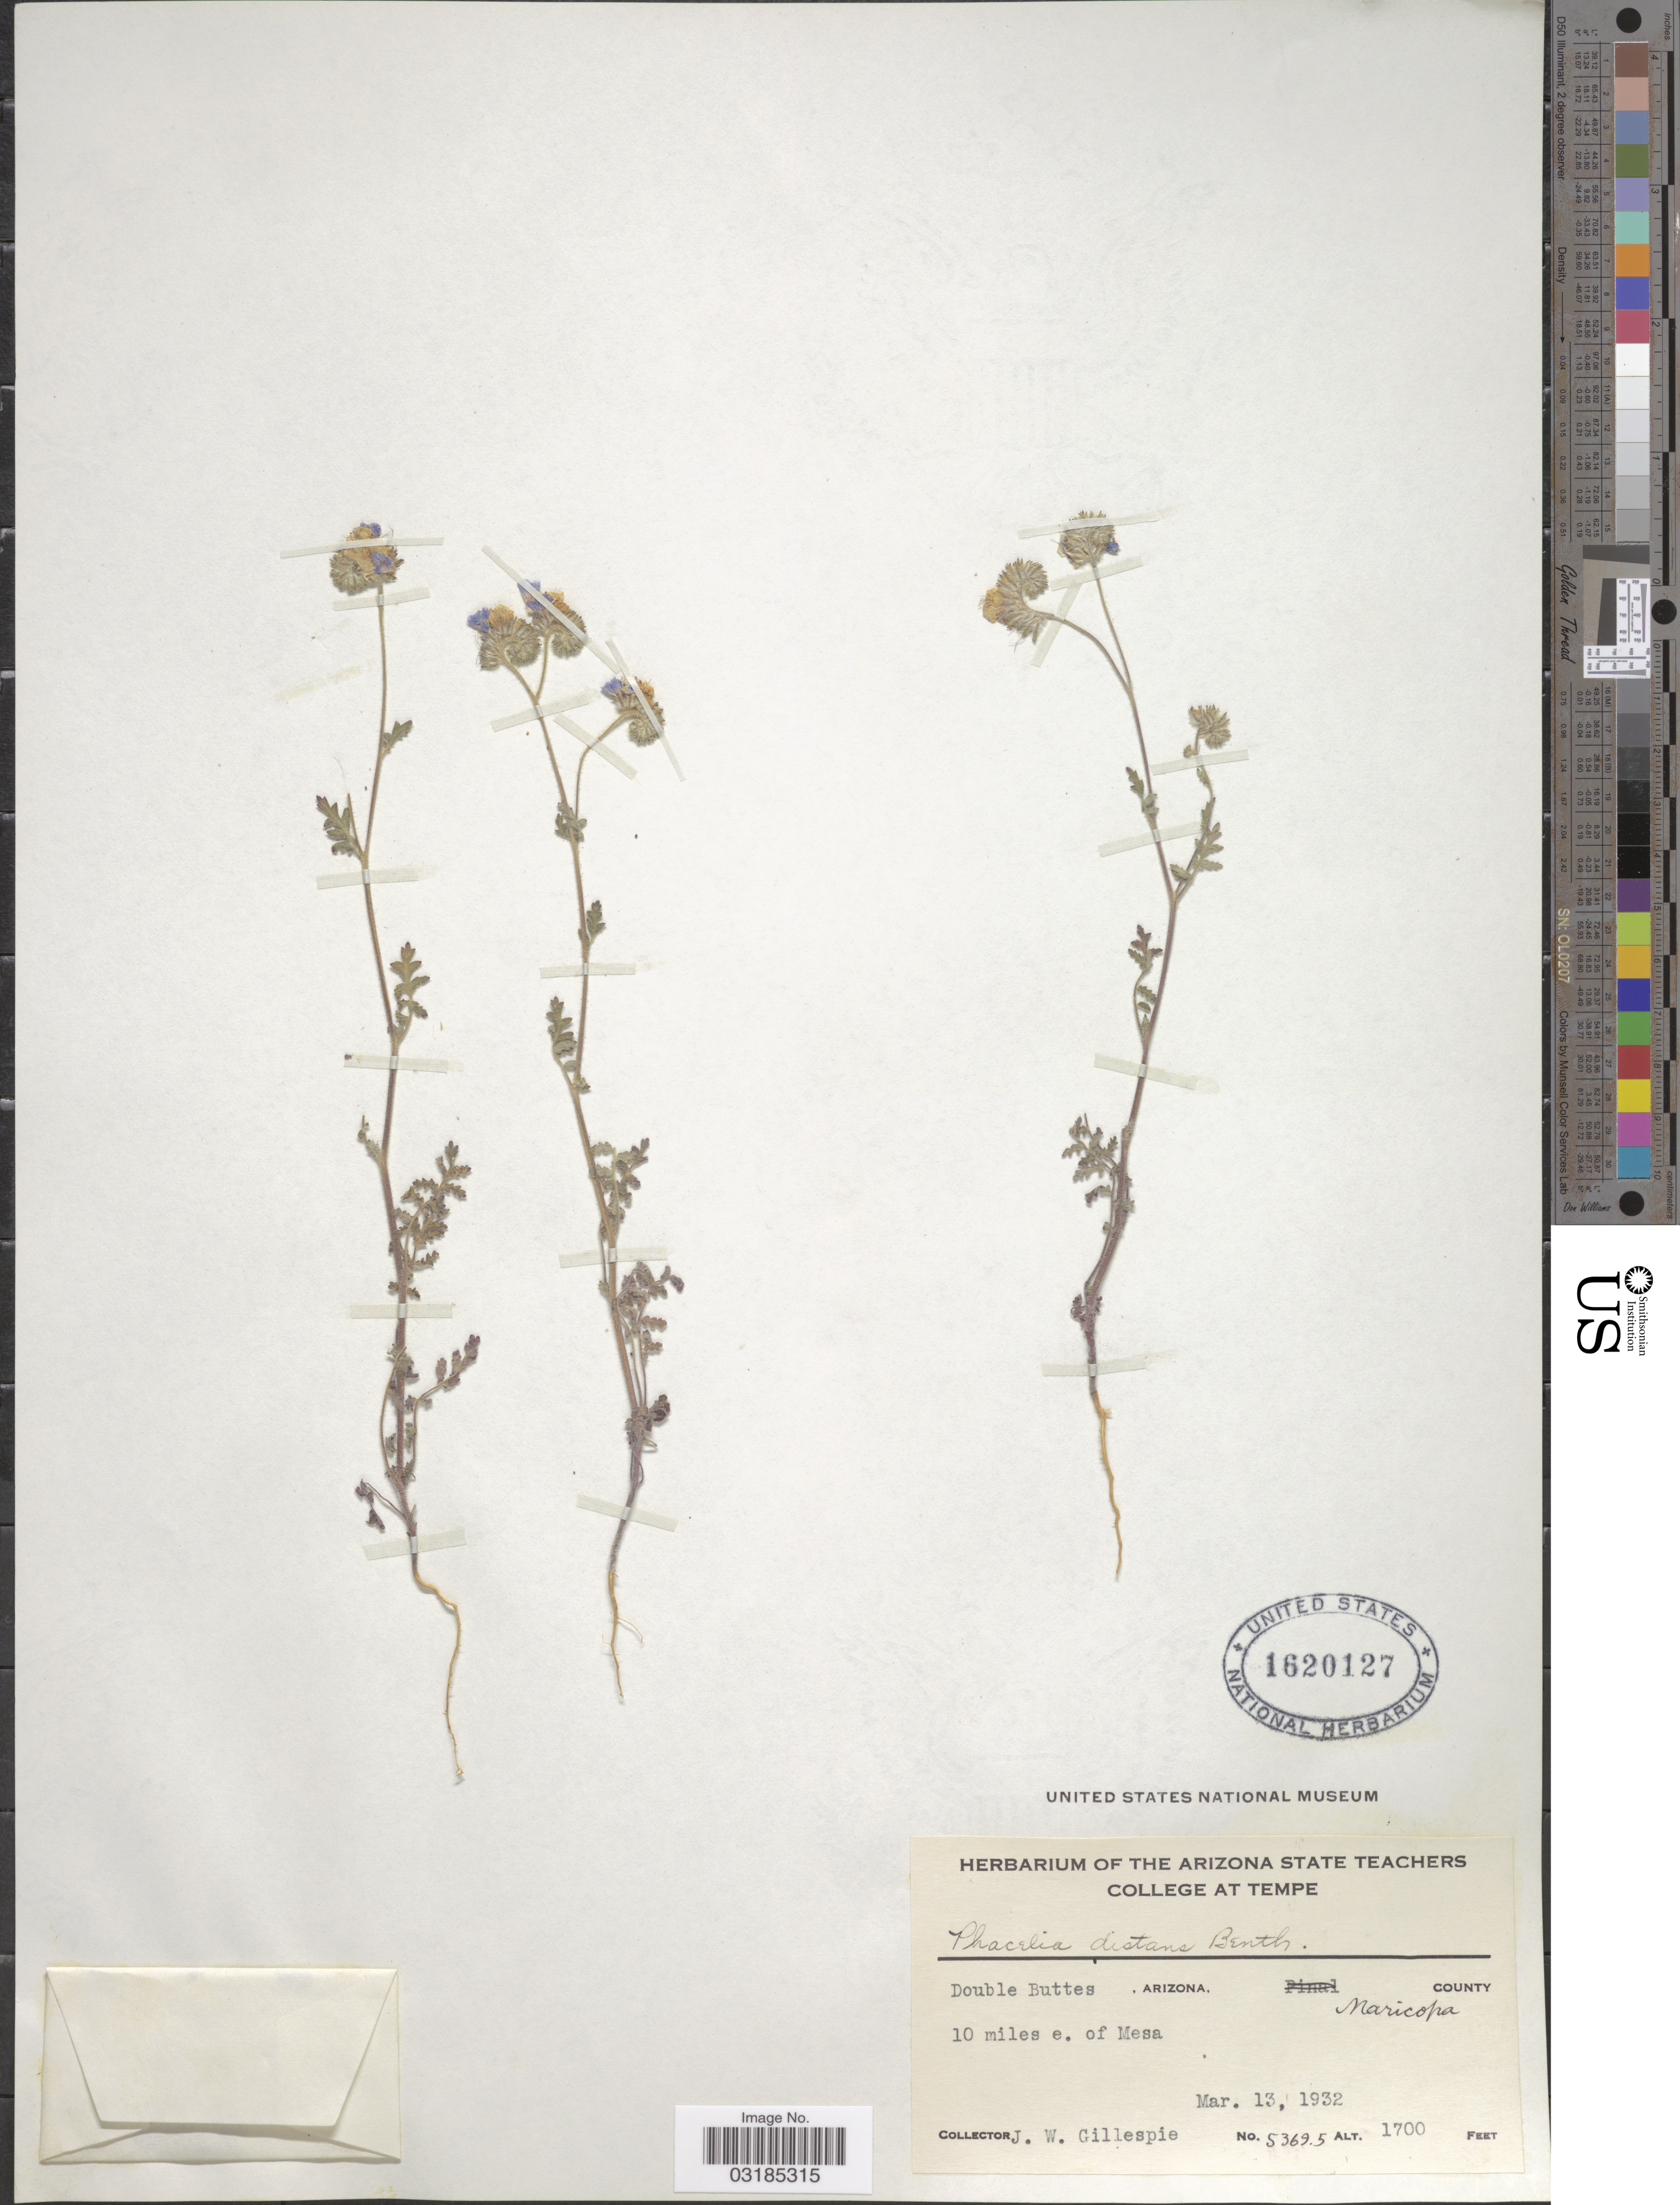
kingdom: Plantae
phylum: Tracheophyta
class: Magnoliopsida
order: Boraginales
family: Hydrophyllaceae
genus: Phacelia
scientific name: Phacelia distans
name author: Benth.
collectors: J. W. Gillespie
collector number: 5369.5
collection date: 1932-03-13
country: United States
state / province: Arizona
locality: Double Buttes. 10 miles e. of Mesa. Maricopa County.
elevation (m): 518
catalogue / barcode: US 1620127